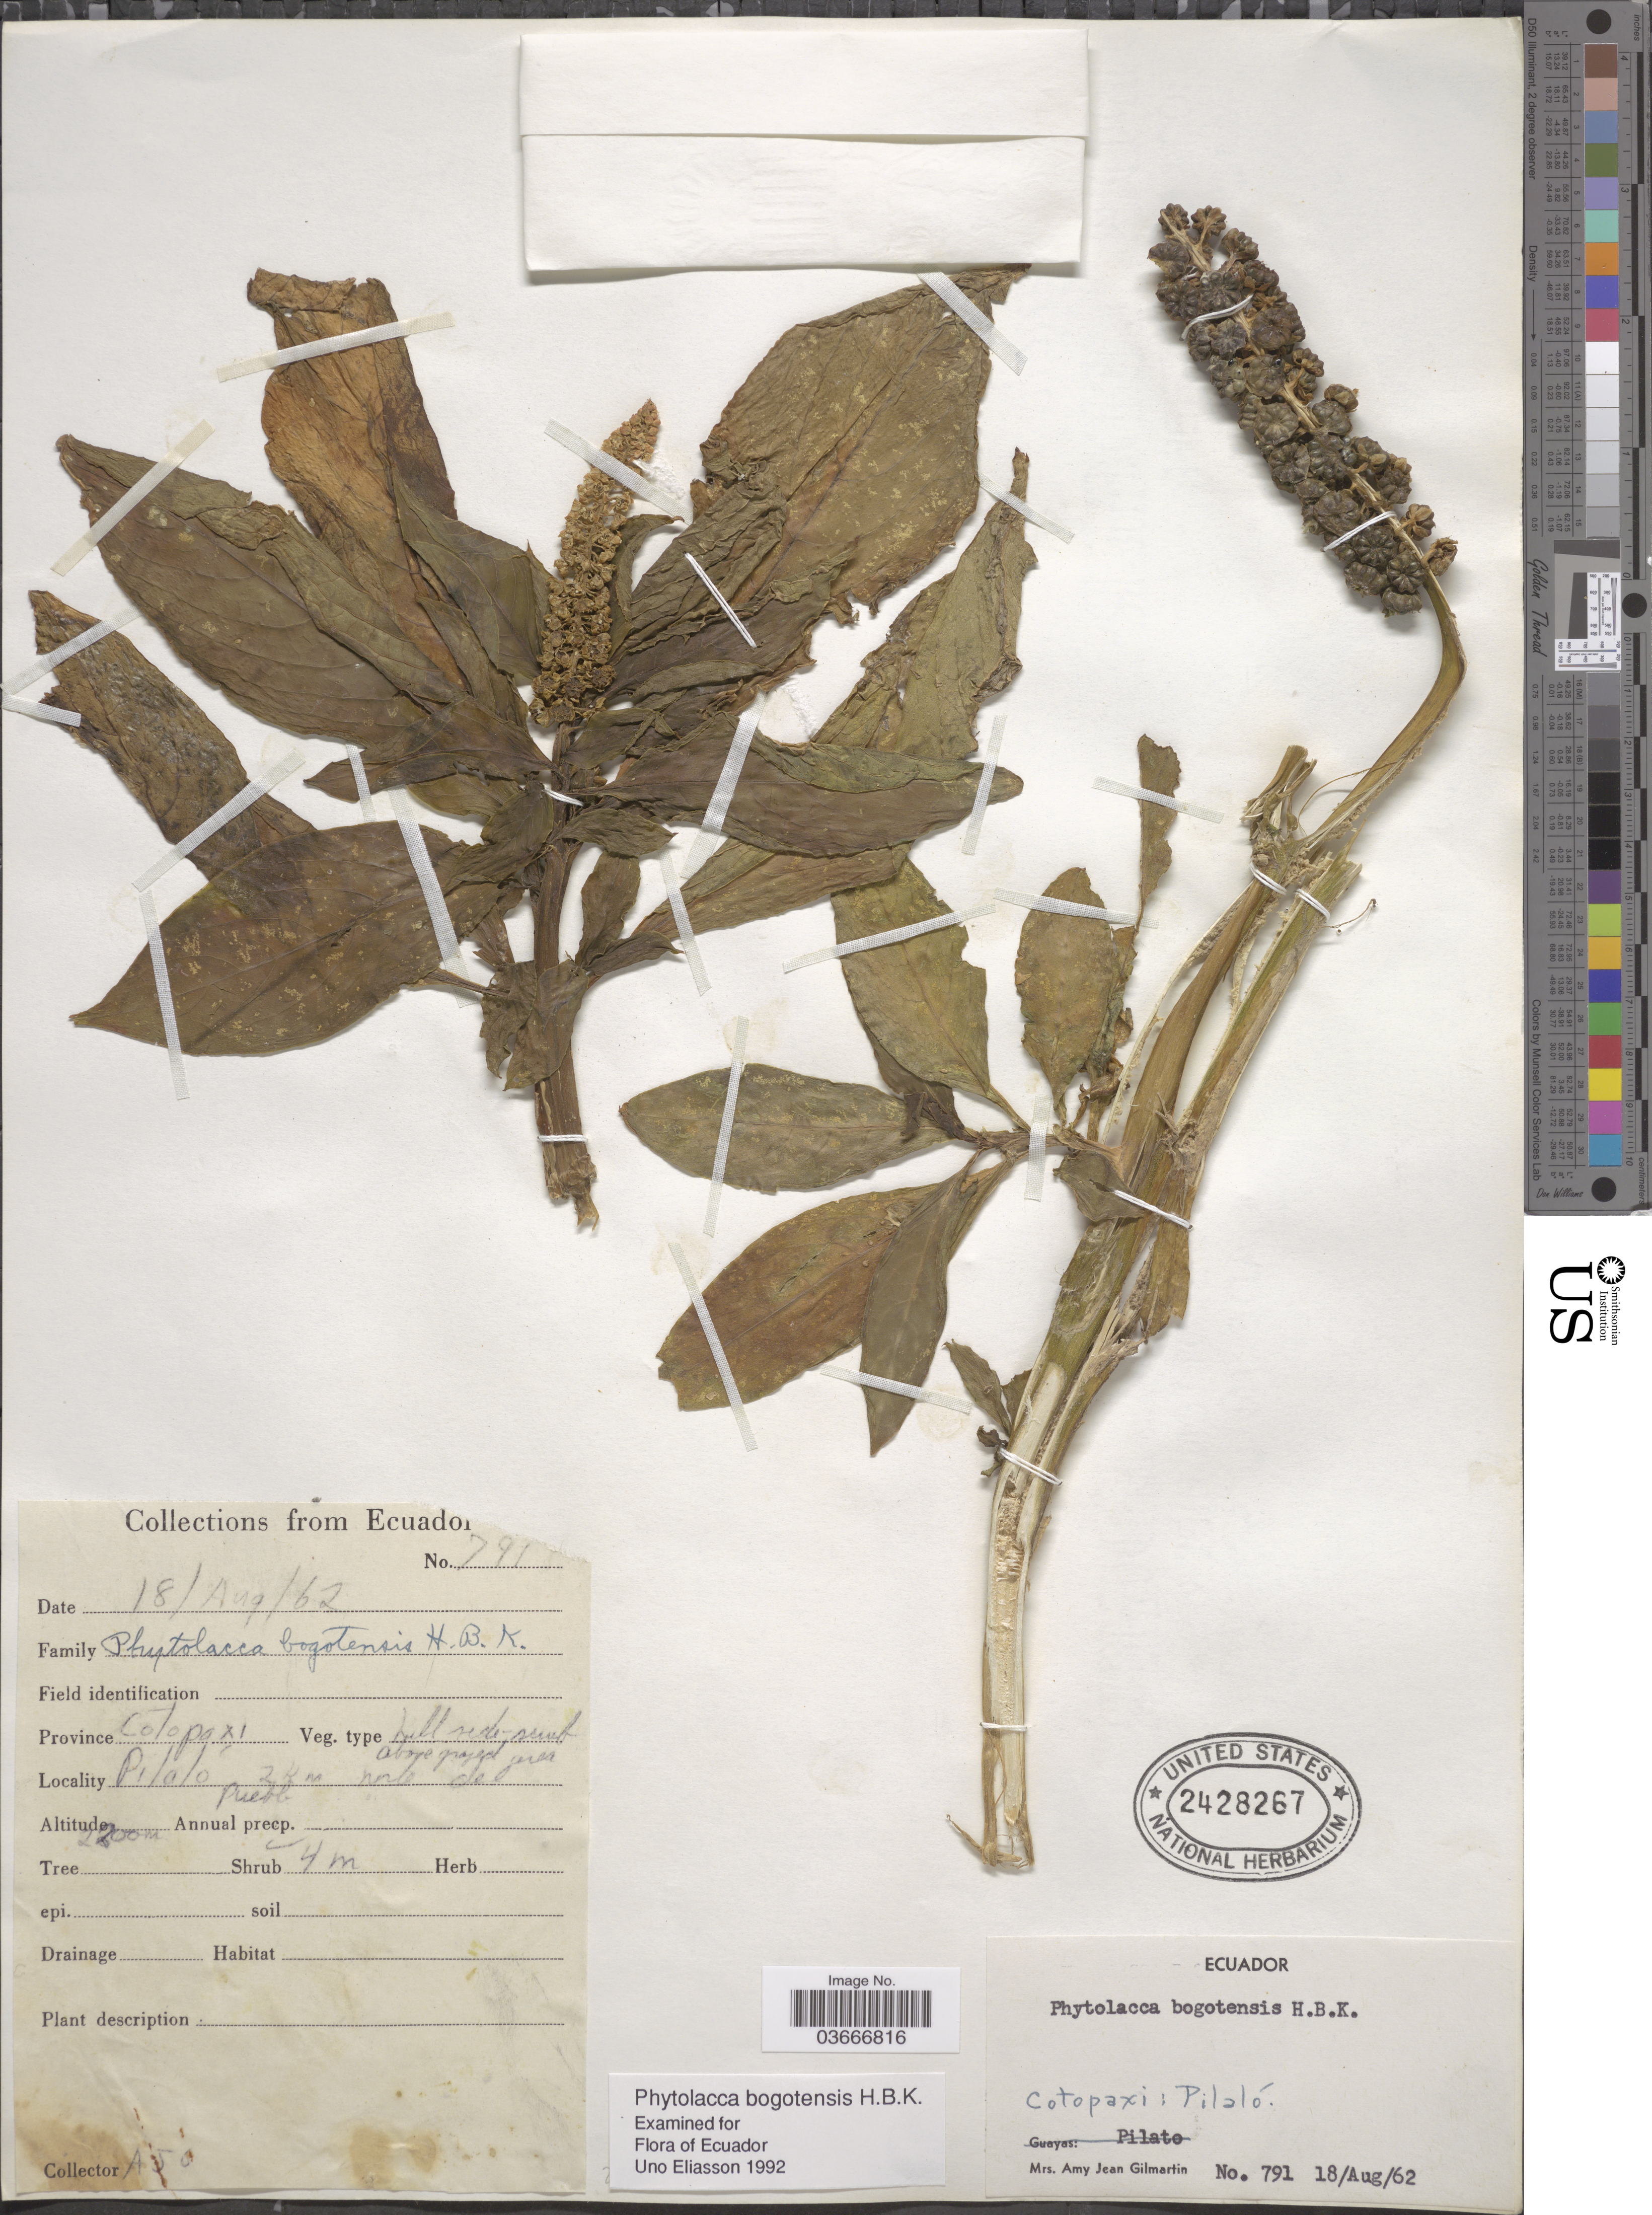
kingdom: Plantae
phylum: Tracheophyta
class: Magnoliopsida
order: Caryophyllales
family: Phytolaccaceae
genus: Phytolacca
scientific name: Phytolacca bogotensis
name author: Kunth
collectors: A. J. Gilmartin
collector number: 791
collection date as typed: Transcribed d/m/y: 18/8/62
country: Ecuador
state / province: Cotopaxi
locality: Pilaló. 2 Km norte del Pueblo.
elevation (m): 2200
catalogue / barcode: US 2428267